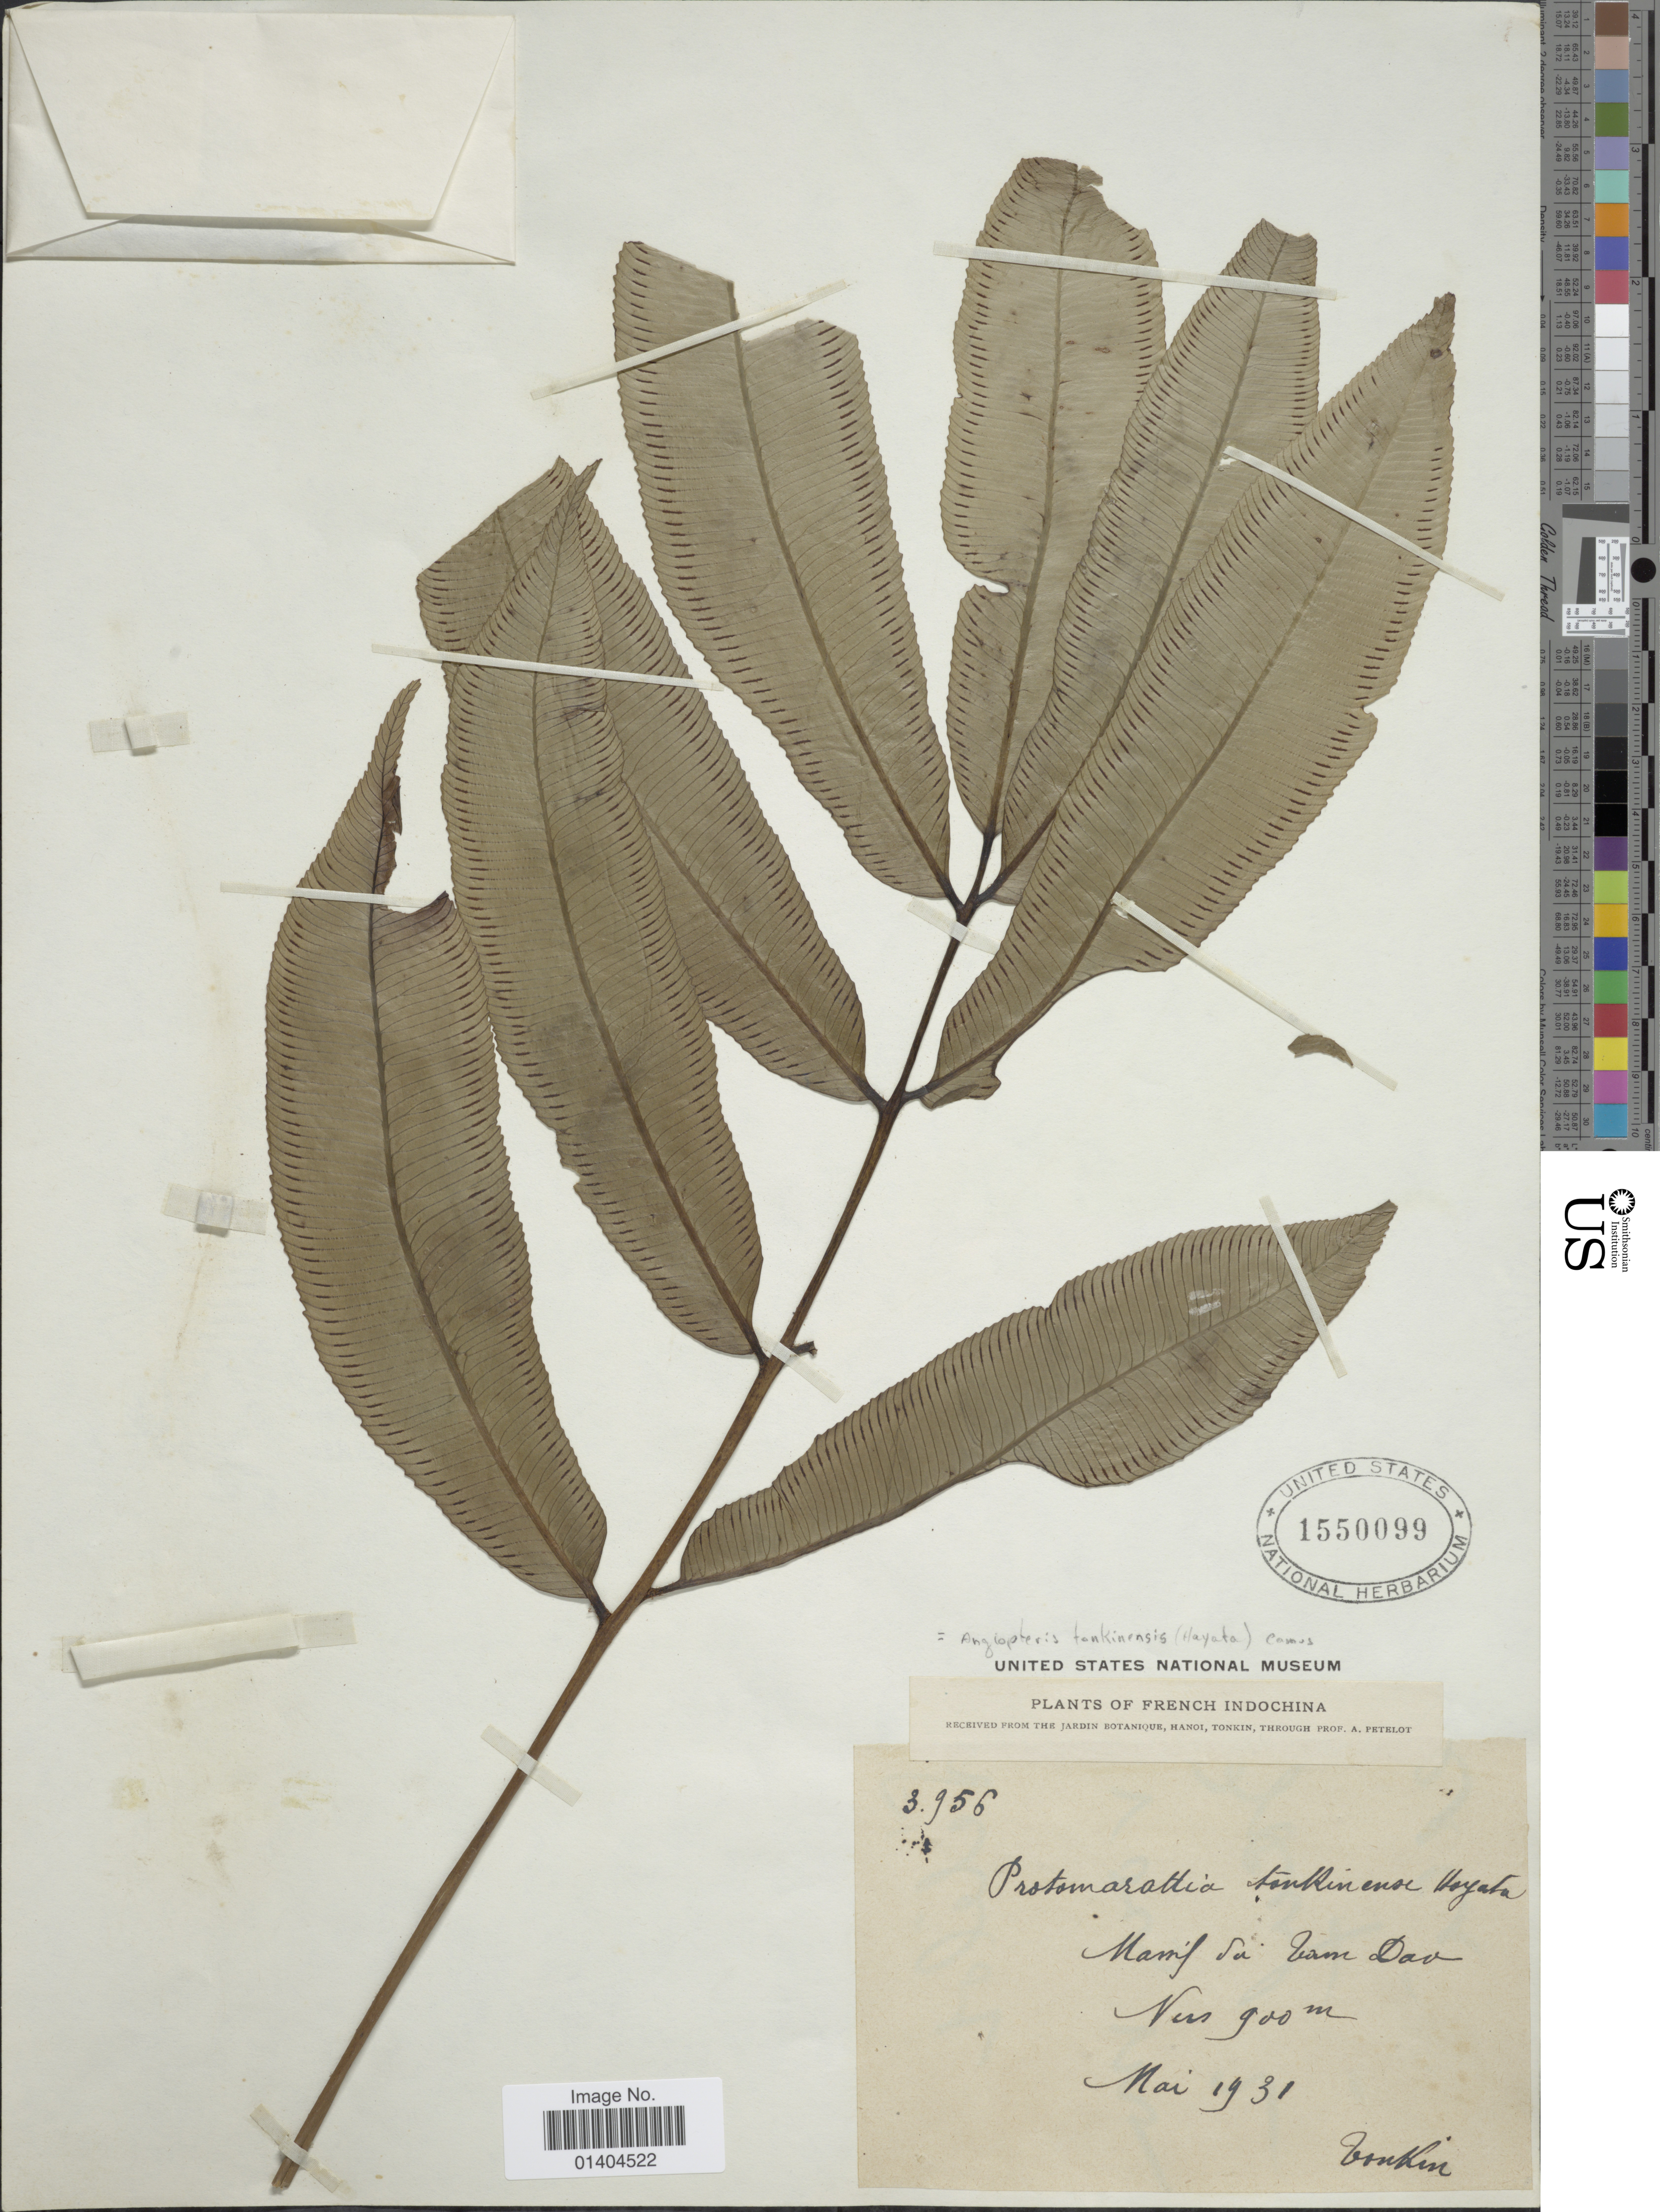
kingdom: Plantae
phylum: Tracheophyta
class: Polypodiopsida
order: Marattiales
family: Marattiaceae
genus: Angiopteris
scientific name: Angiopteris tonkinensis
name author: (Hayata) Camus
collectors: A. Petelot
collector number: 3956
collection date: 1931-05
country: Vietnam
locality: Tonkin. French Indochina. Massif du Vam Dav Ners. [interpreted]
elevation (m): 900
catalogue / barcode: US 1550099